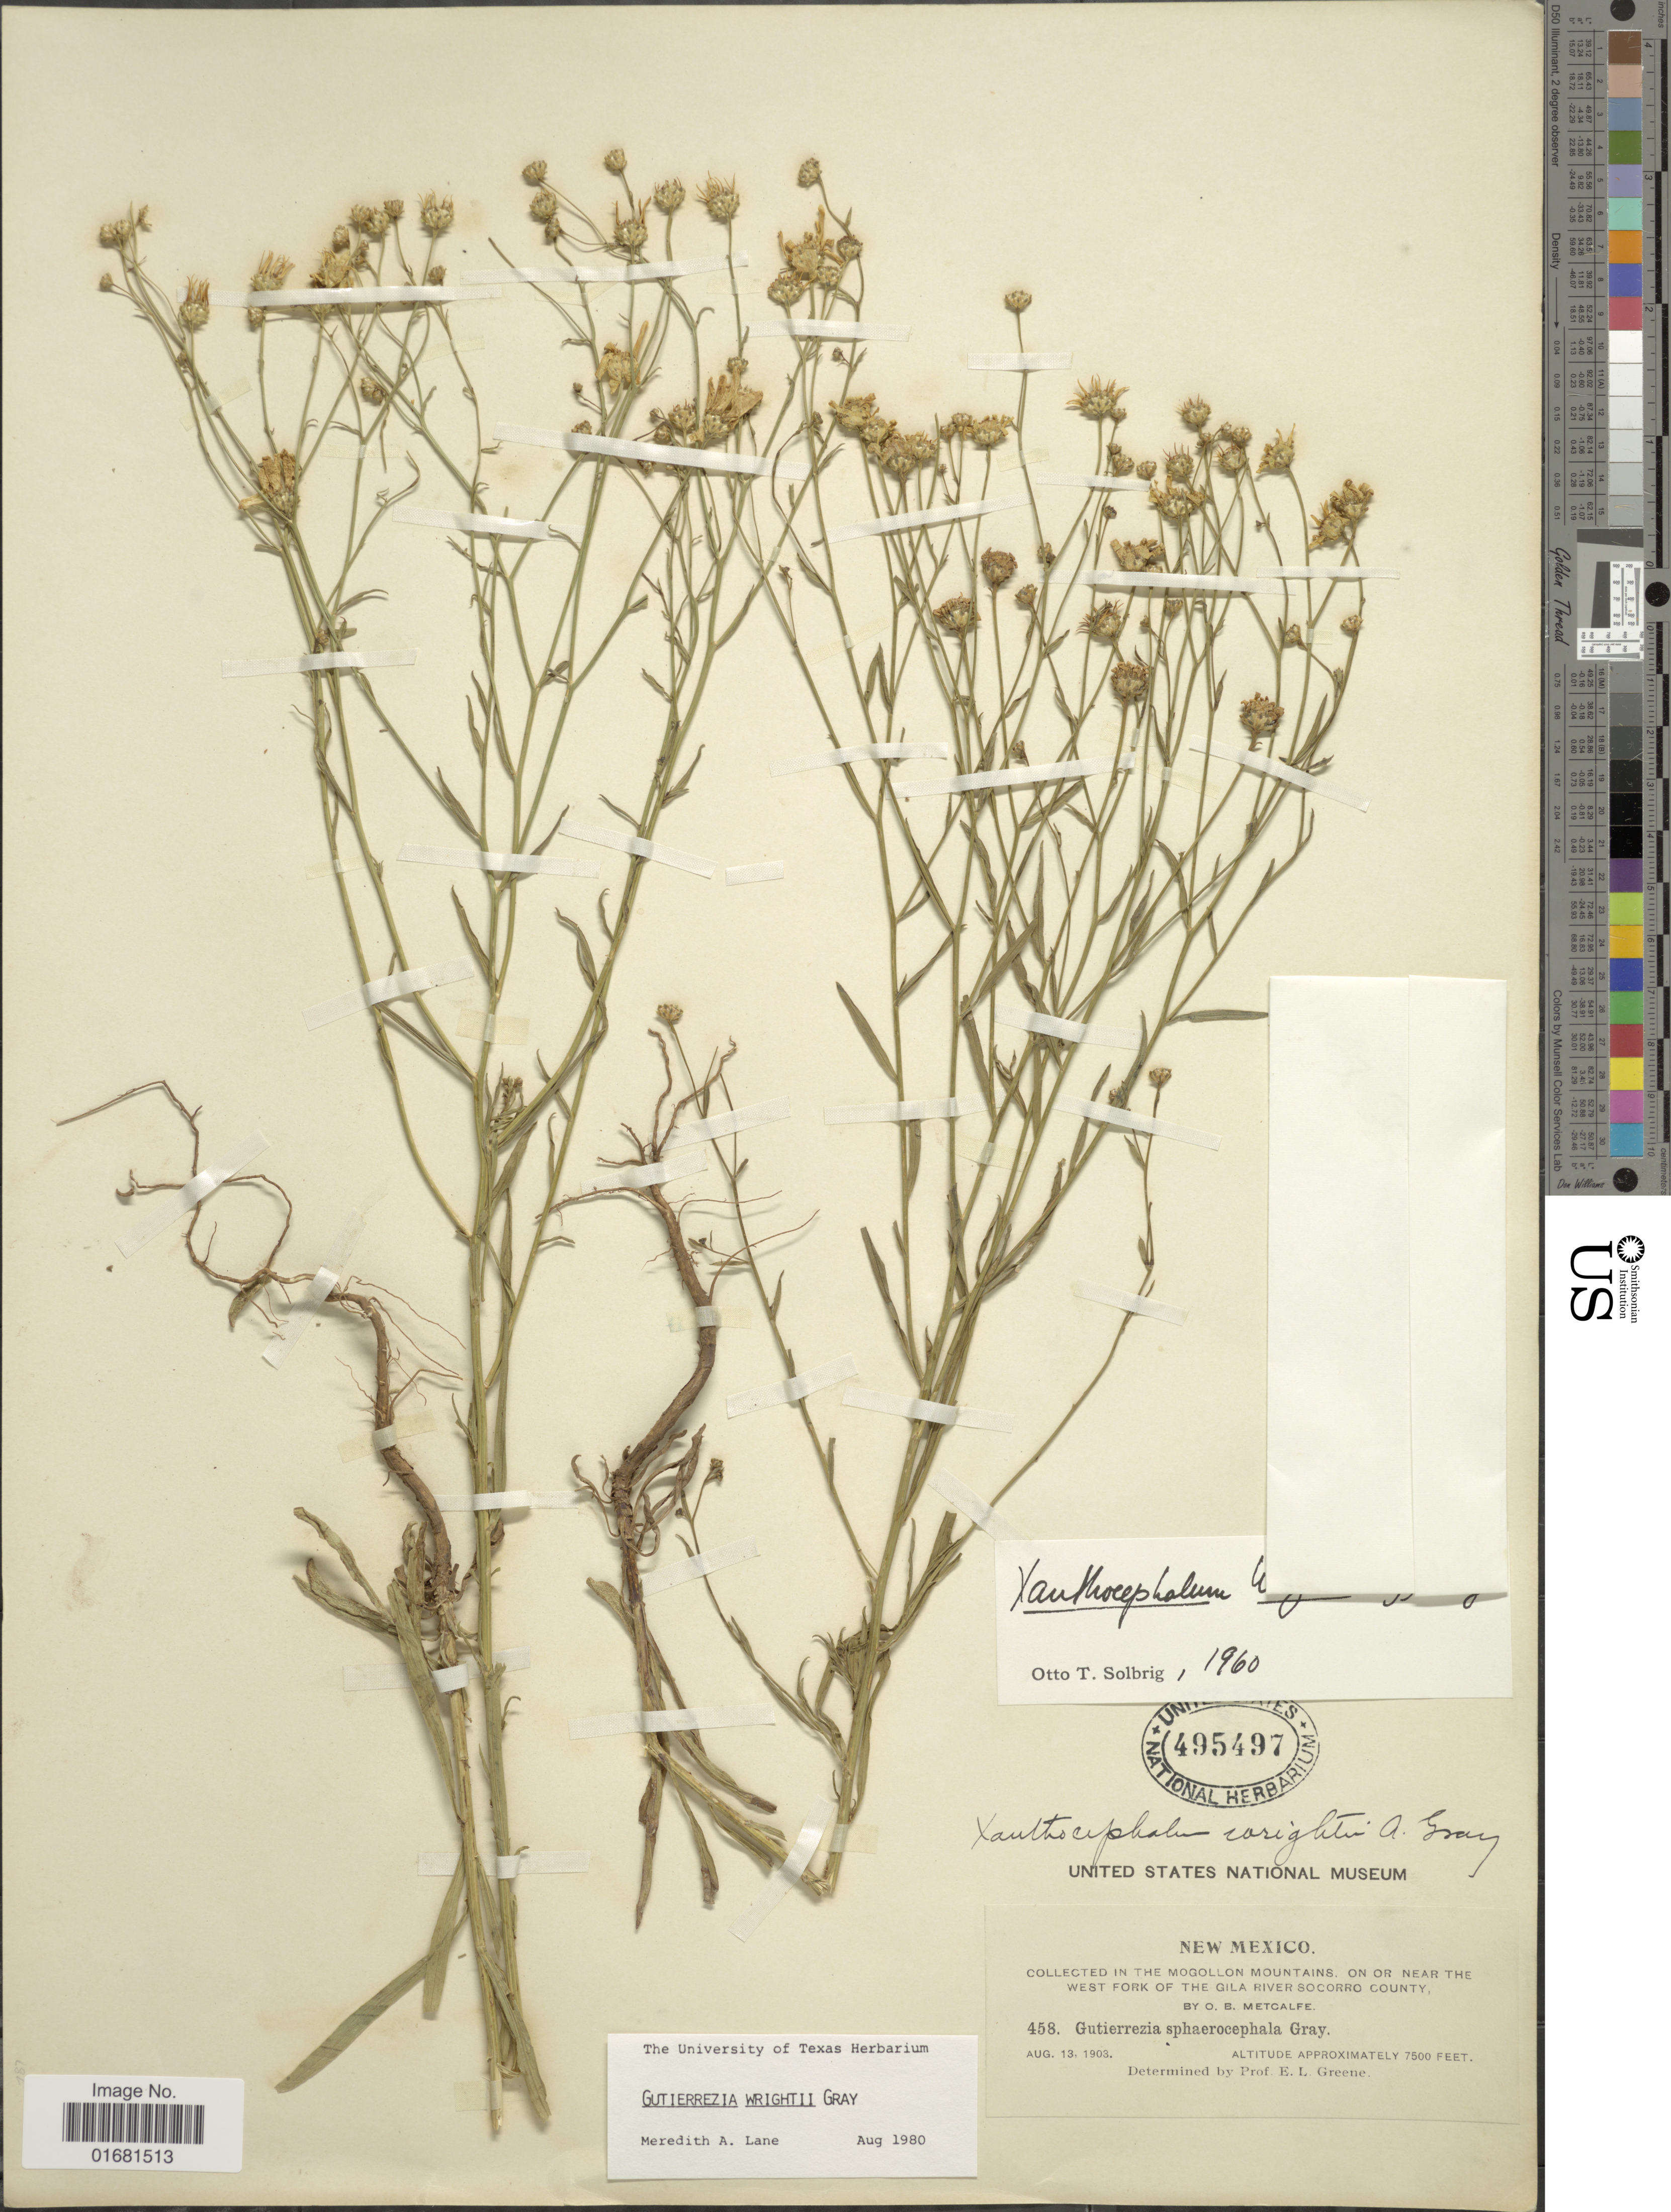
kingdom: Plantae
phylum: Tracheophyta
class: Magnoliopsida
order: Asterales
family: Asteraceae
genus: Gutierrezia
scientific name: Gutierrezia wrightii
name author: A. Gray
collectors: O. B. Metcalfe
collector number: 458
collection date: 1903-08-13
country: United States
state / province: New Mexico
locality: New Mexico. in the Mogollon Mountains, on or near the West Fork of the Gila River Socorro County.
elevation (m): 2286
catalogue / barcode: US 495497